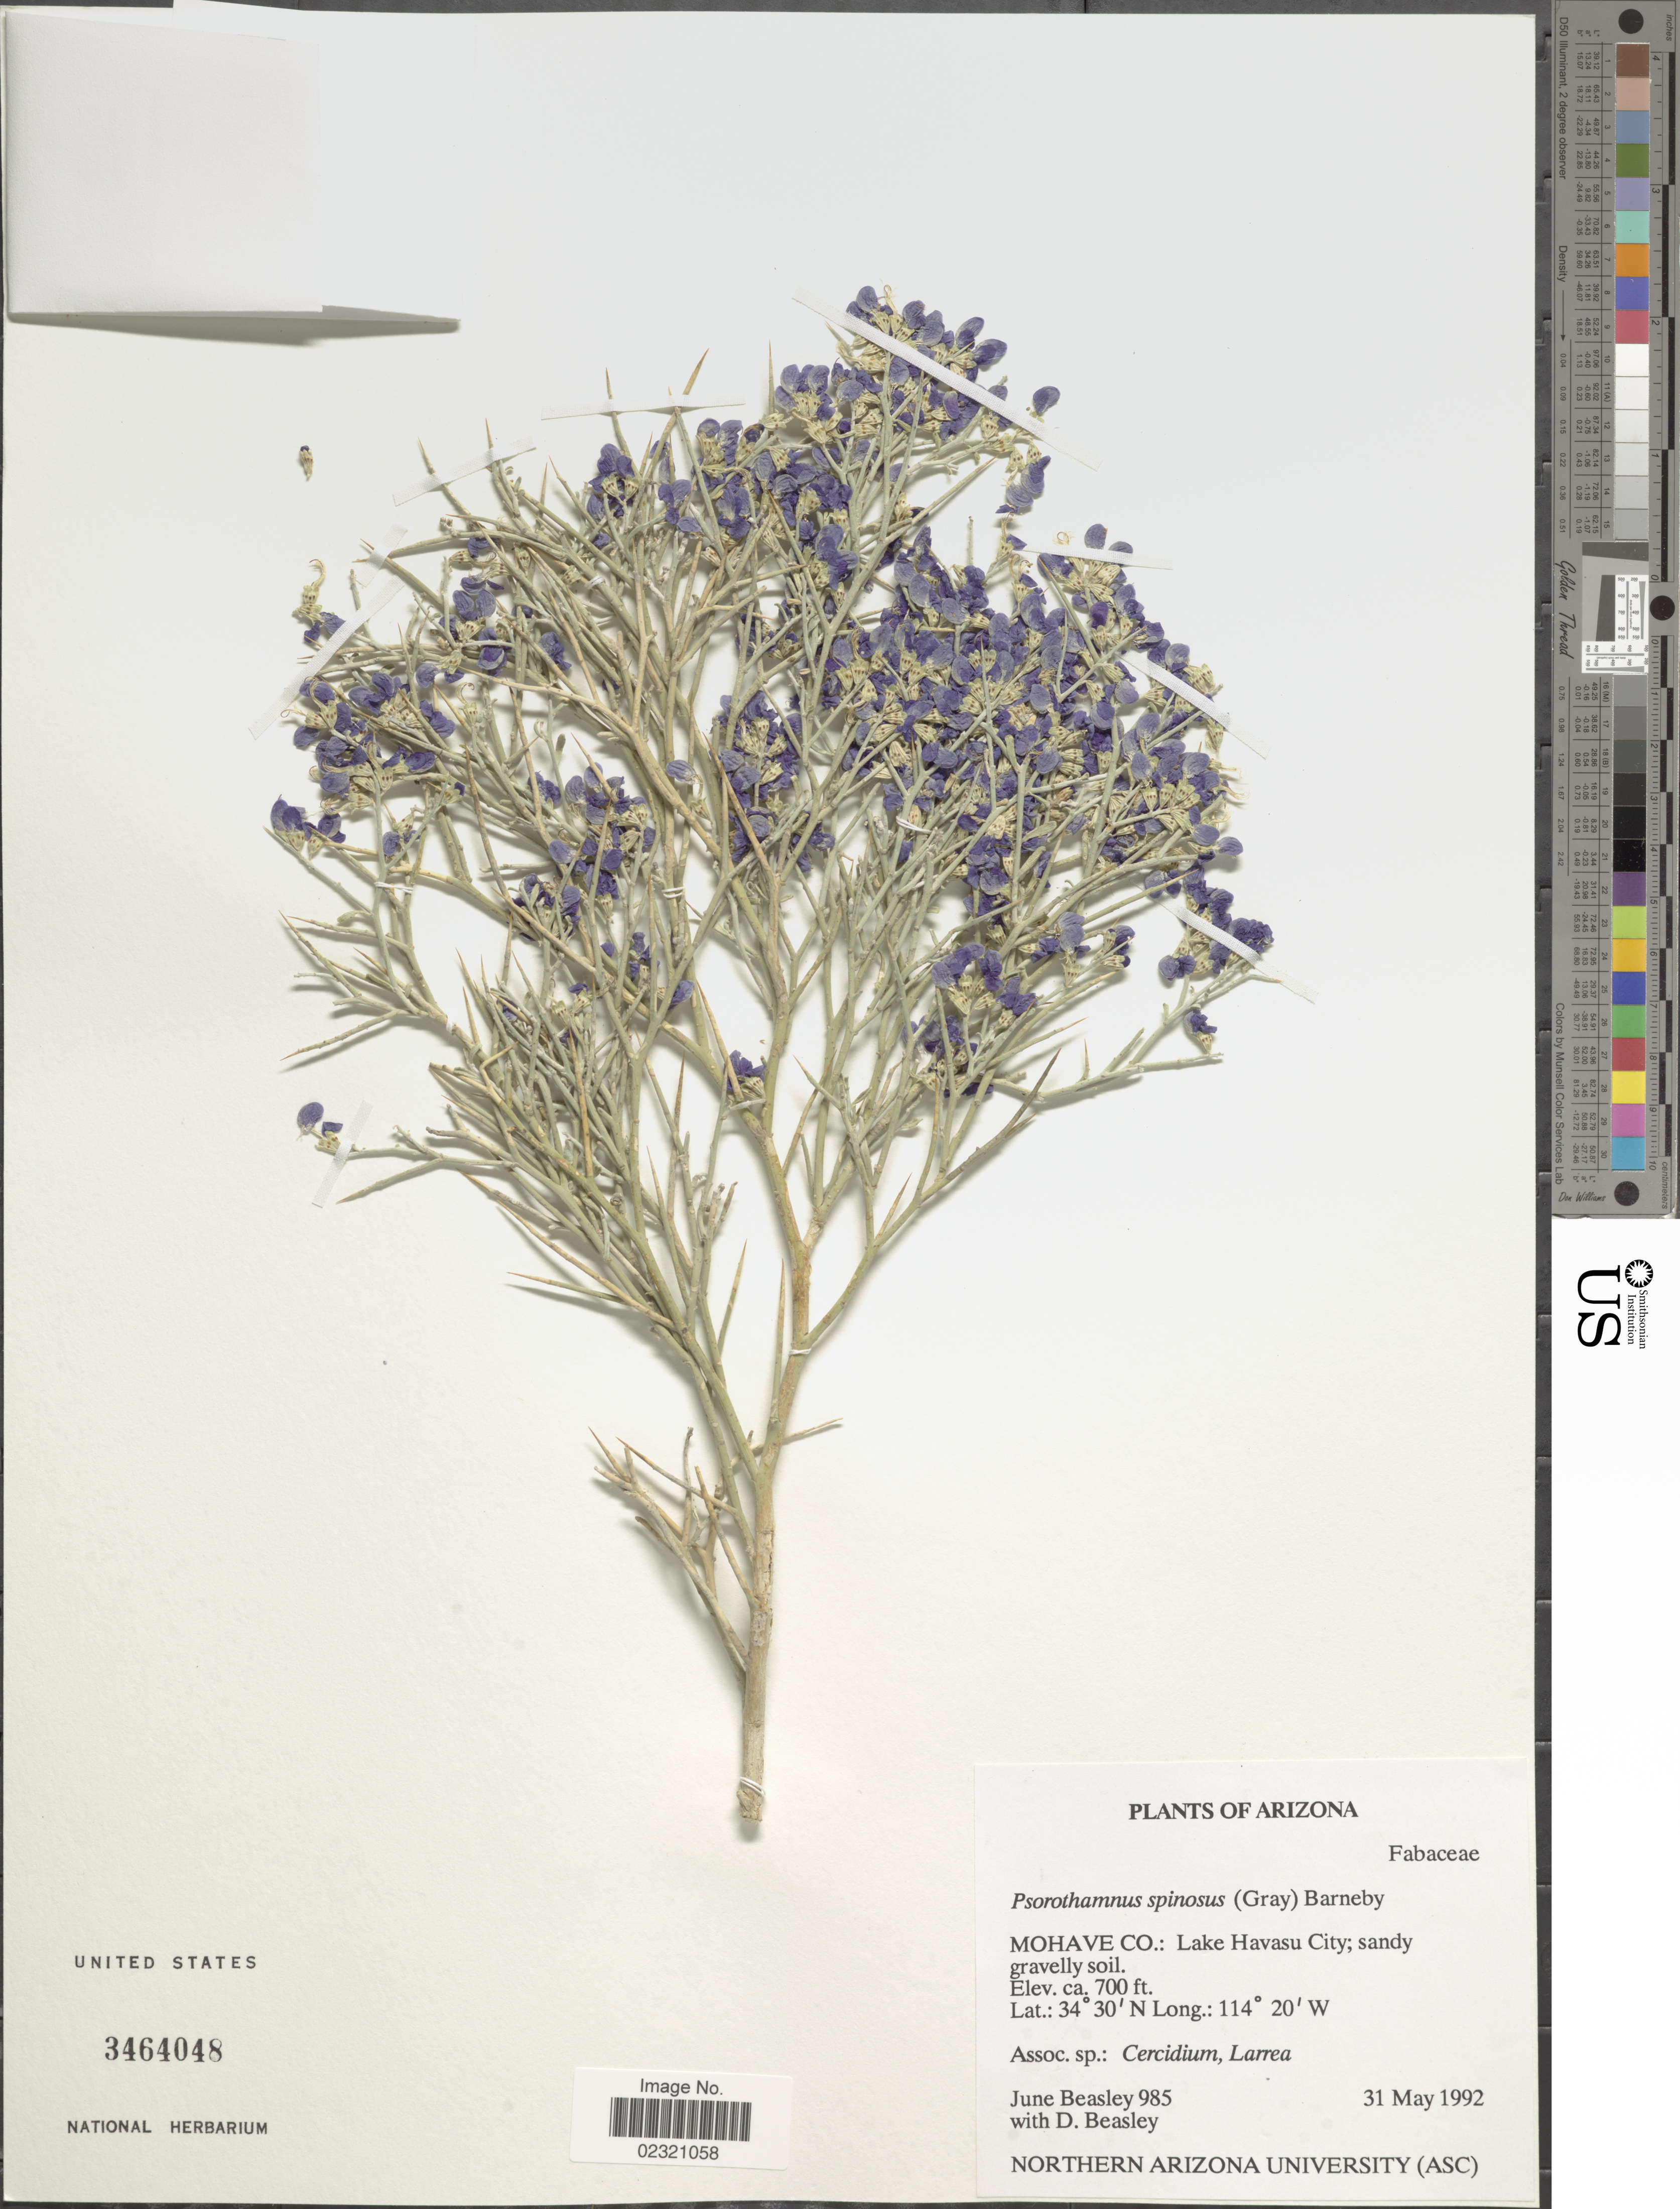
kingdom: Plantae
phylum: Tracheophyta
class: Magnoliopsida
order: Fabales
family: Fabaceae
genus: Psorothamnus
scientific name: Psorothamnus spinosus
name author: (A. Gray) Barneby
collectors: J. Beasley & D. Beasley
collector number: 985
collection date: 1992-05-31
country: United States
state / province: Arizona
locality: Mohave Co.: Lake Havasu City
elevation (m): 213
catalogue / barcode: US 3464048